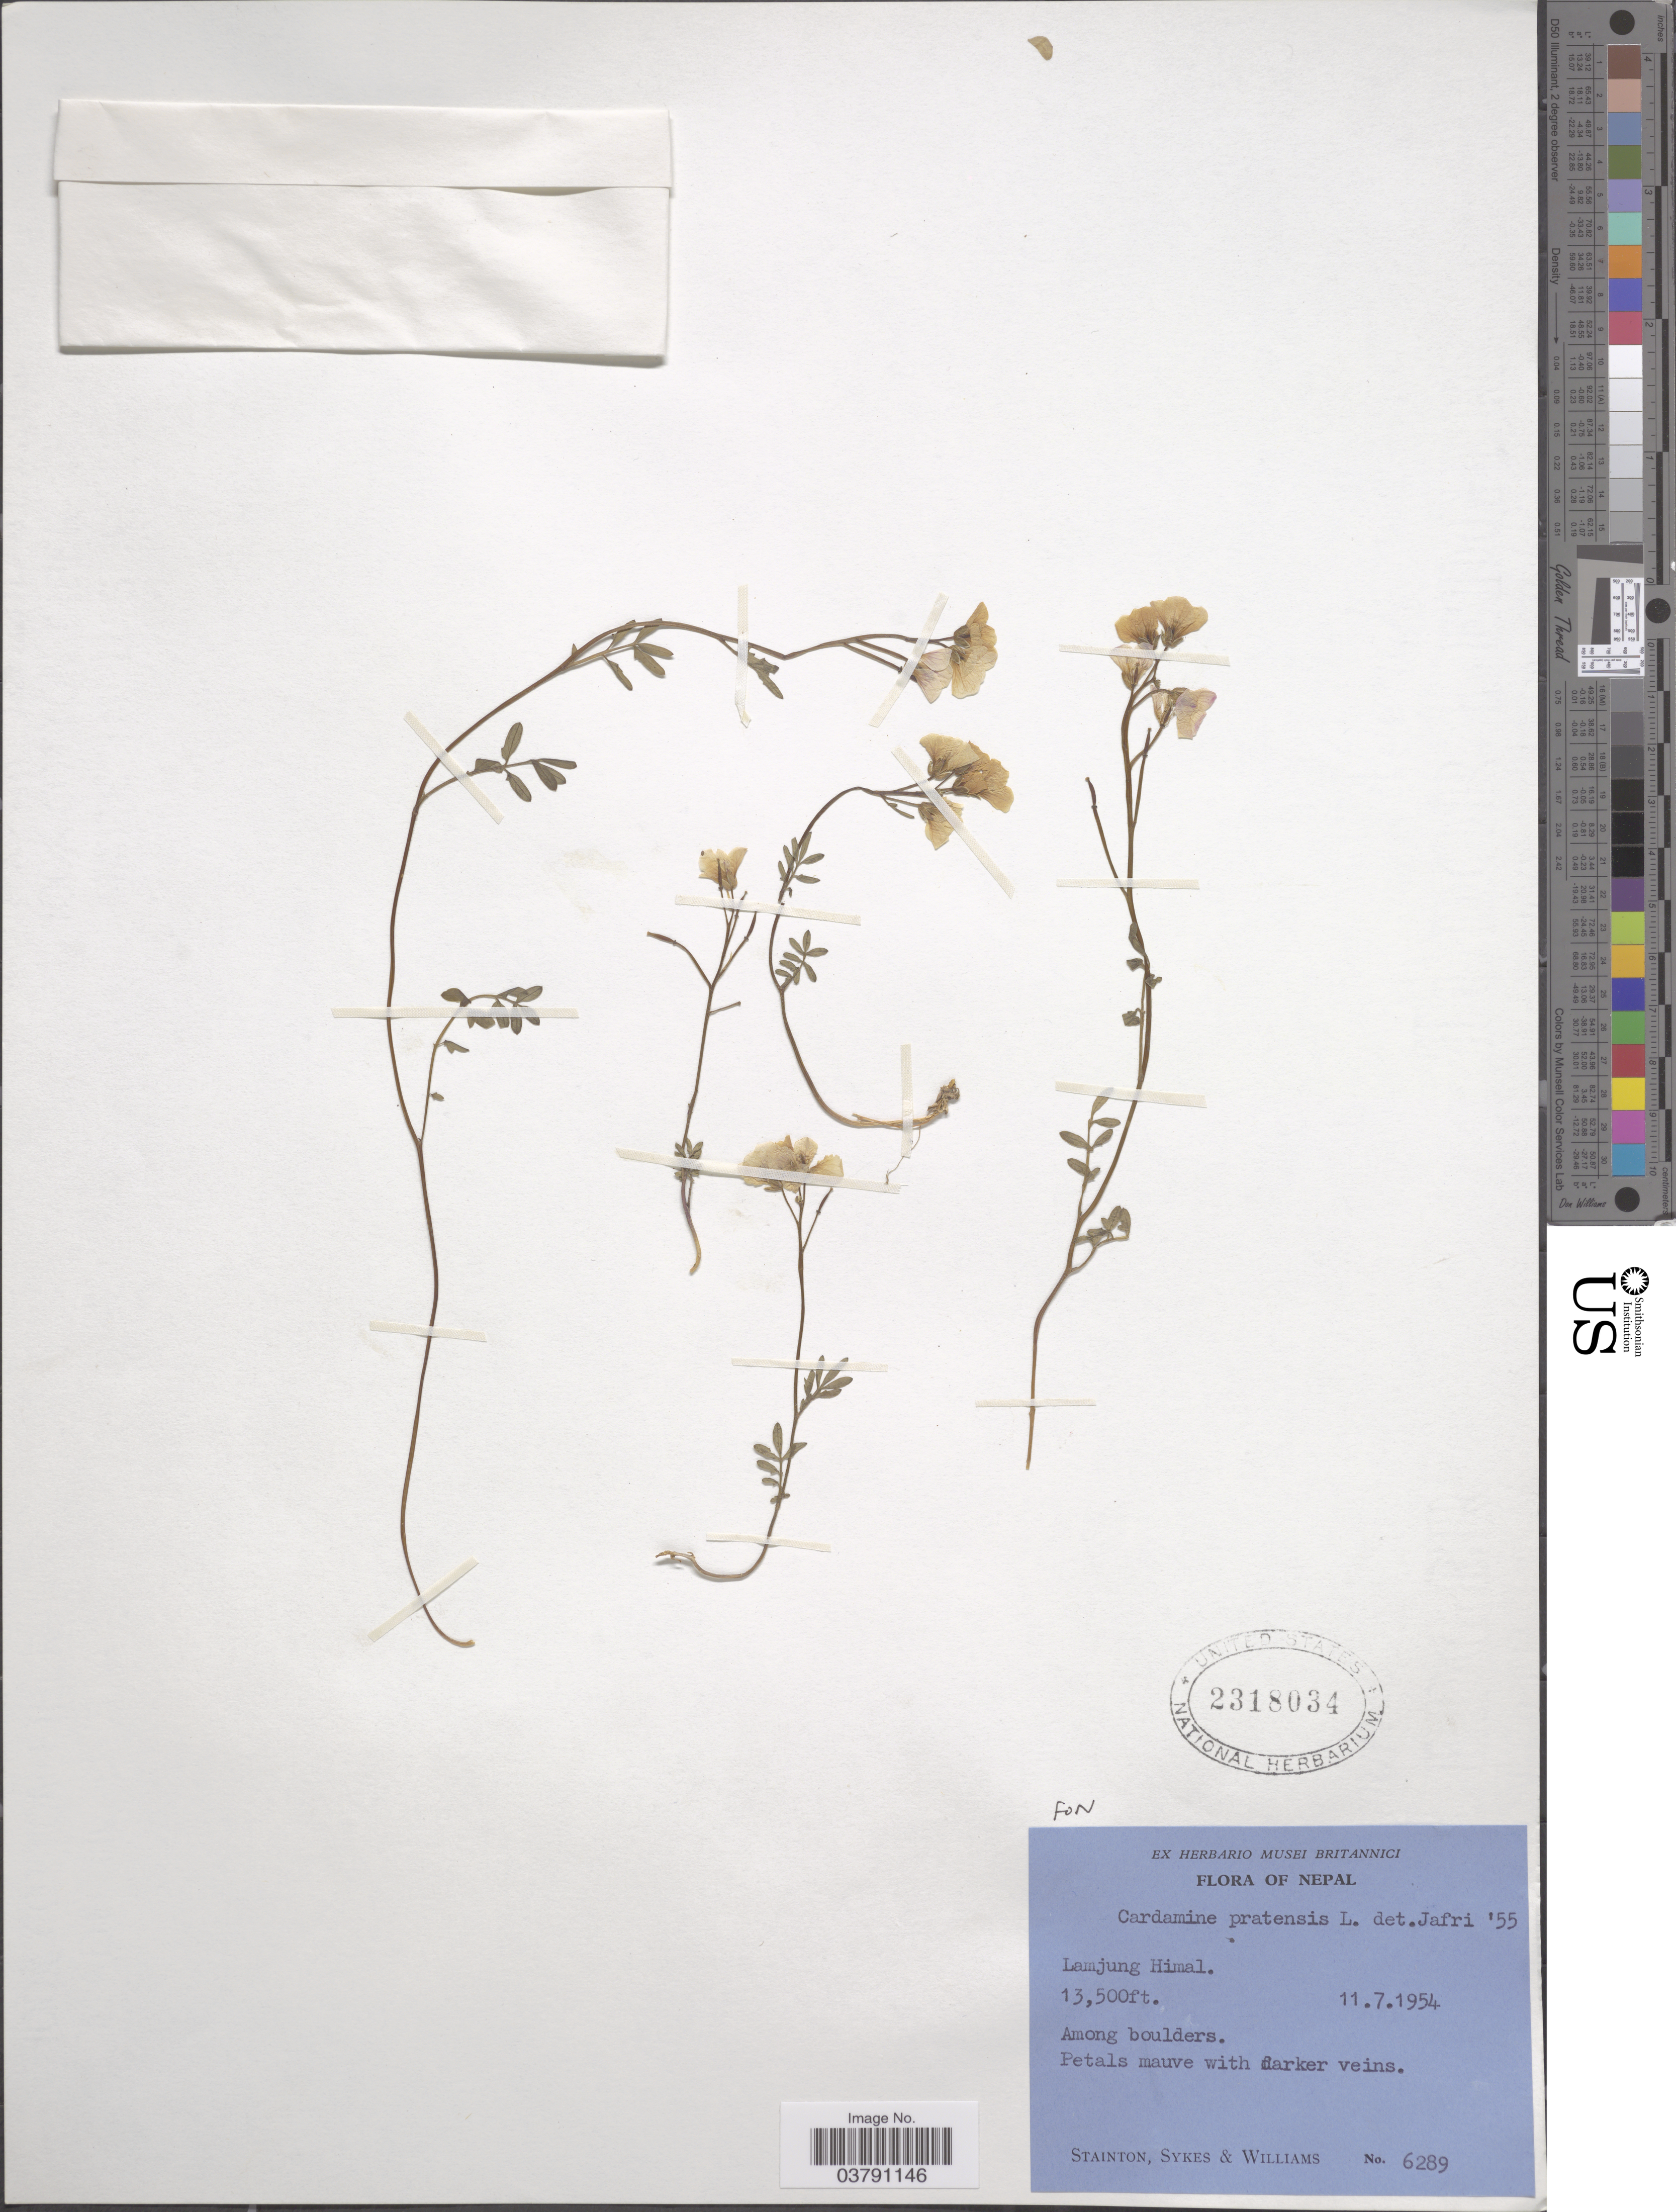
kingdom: Plantae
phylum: Tracheophyta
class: Magnoliopsida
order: Brassicales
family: Brassicaceae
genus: Cardamine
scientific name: Cardamine pratensis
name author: L.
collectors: -. Stainton, Sykes, -- & -- Williams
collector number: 6289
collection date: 1954-07-11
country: Nepal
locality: Lamjung Himal.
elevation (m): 4115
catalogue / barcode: US 2318034